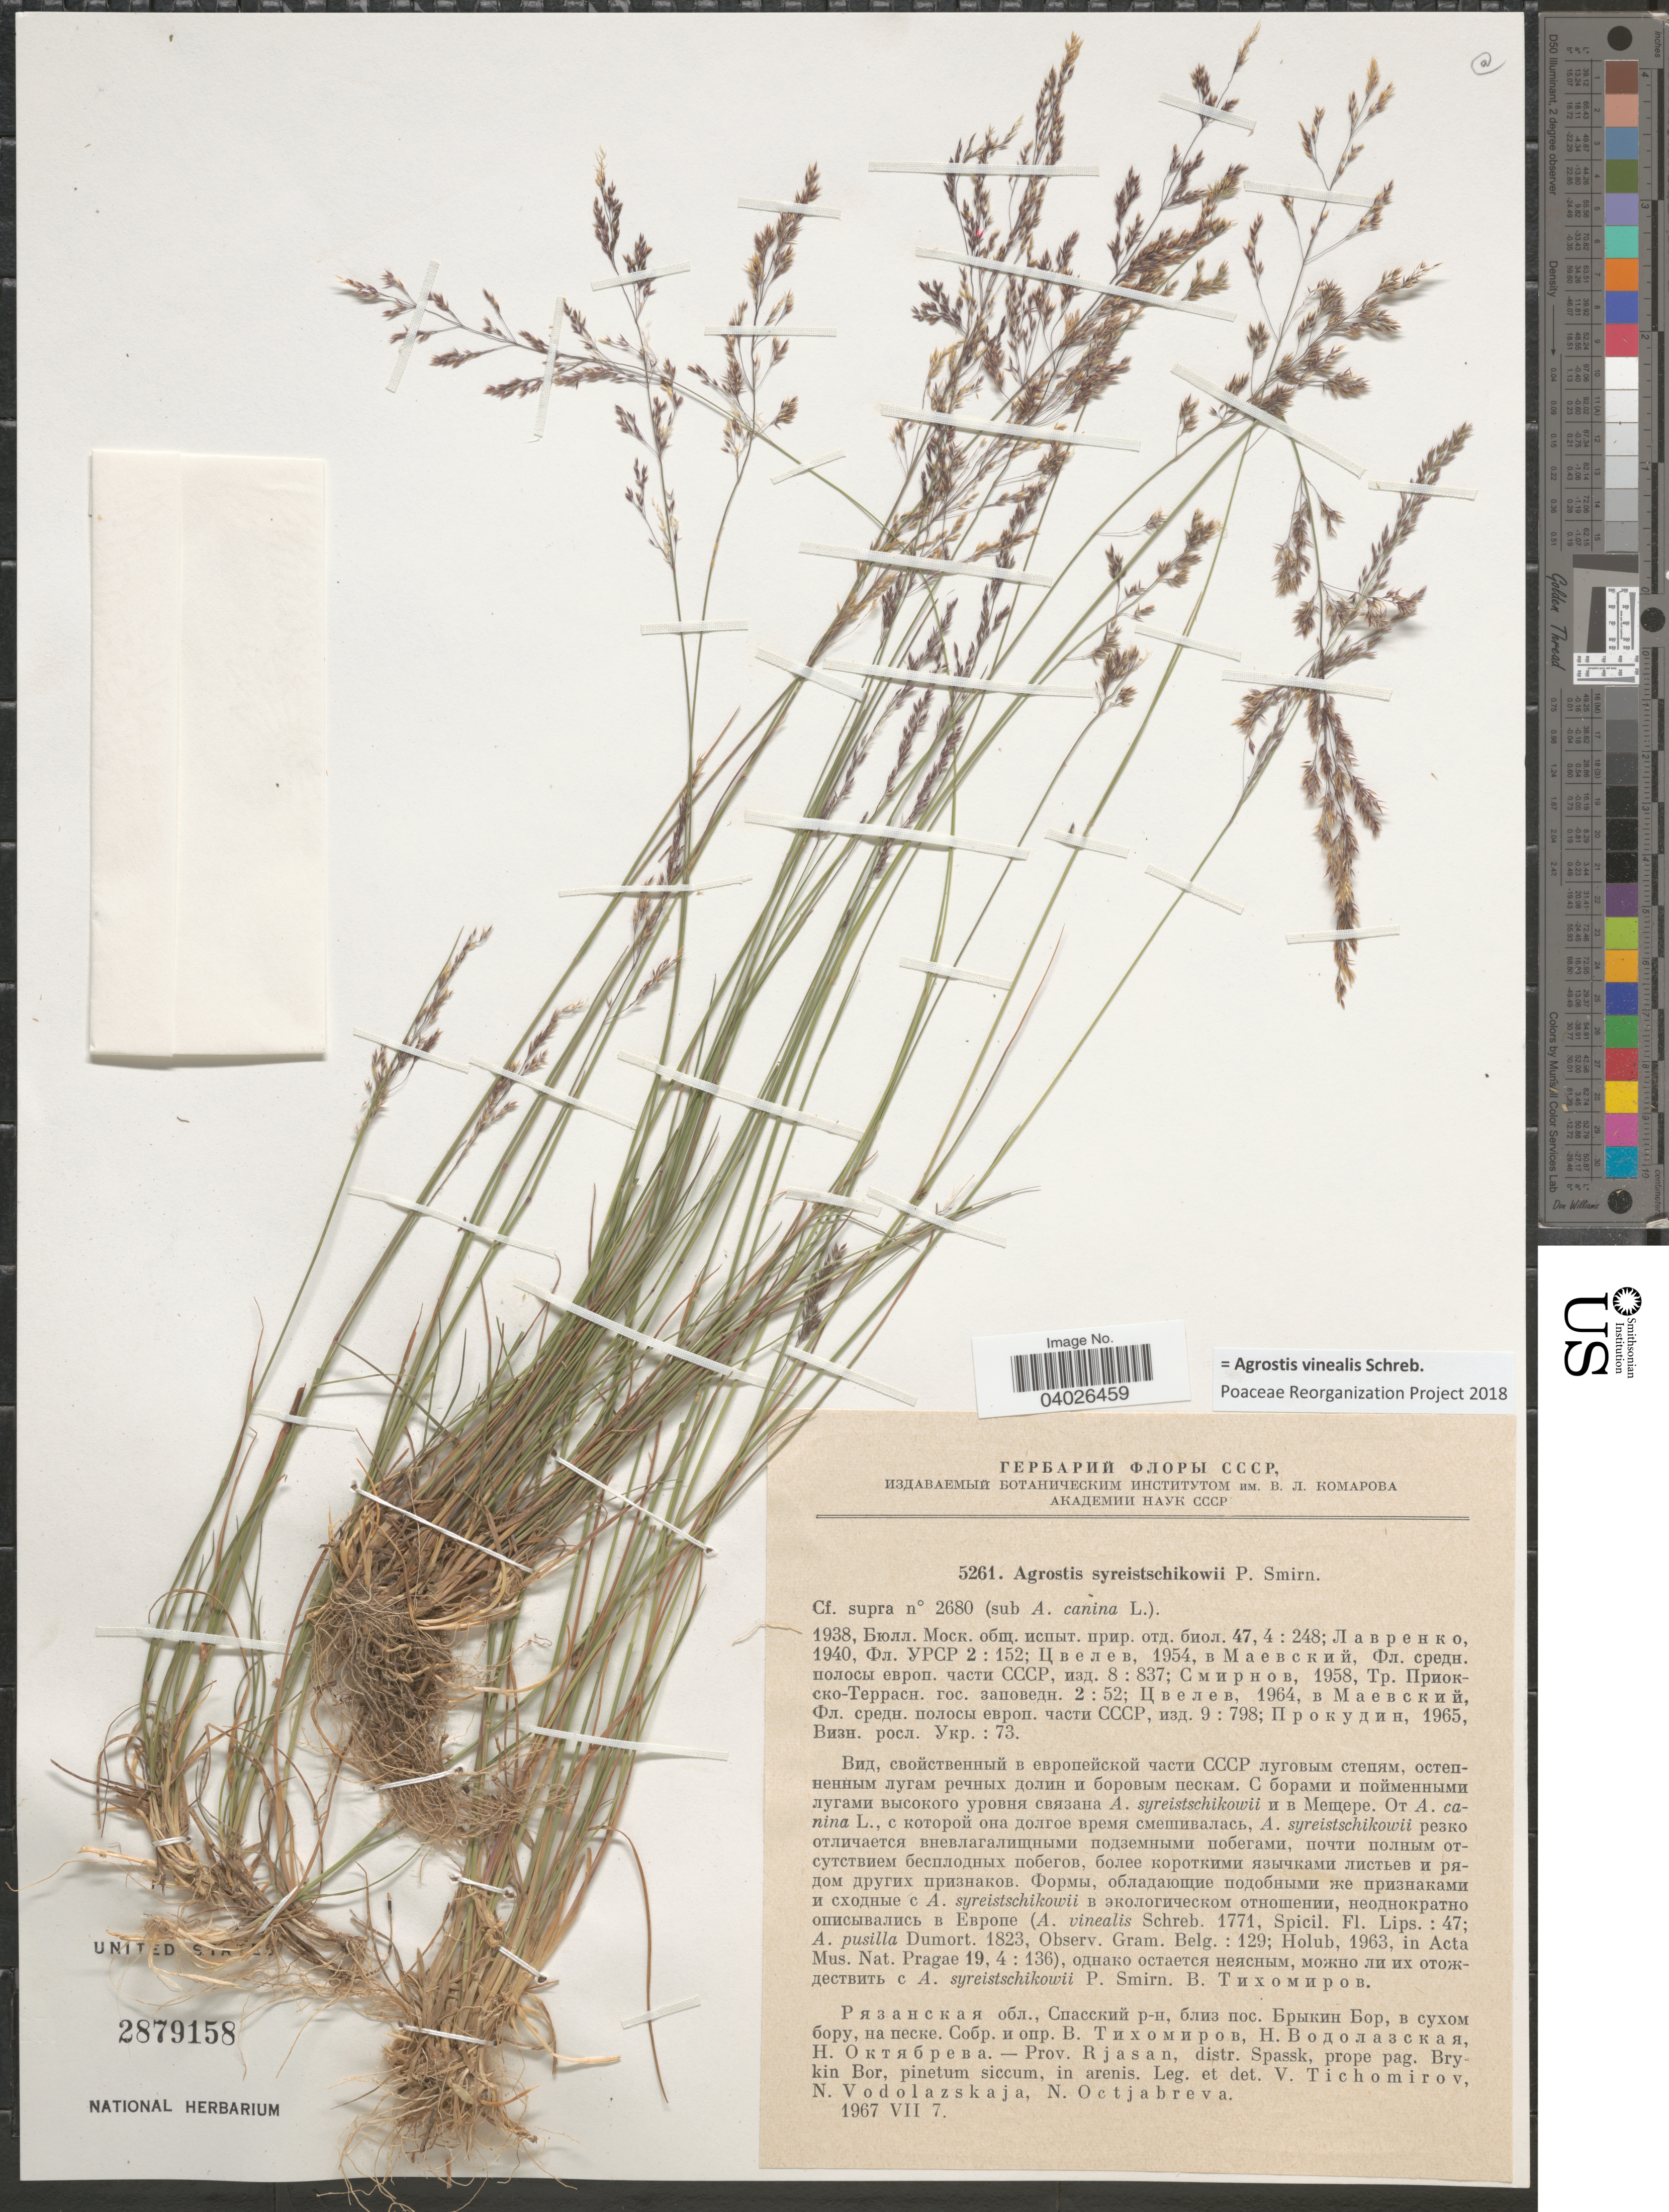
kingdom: Plantae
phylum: Tracheophyta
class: Liliopsida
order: Poales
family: Poaceae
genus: Agrostis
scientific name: Agrostis vinealis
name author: Schreb.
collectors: V. Tichomirov, N. Vodolazskaja & N. Octjabreva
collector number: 5261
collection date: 1967-07-07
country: Russian Federation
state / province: Ryazan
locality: Prov. Rjasan, distr. Spassk, prope pag. Brykin Bor. pinetum siccum, in arenis.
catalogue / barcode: US 2879158